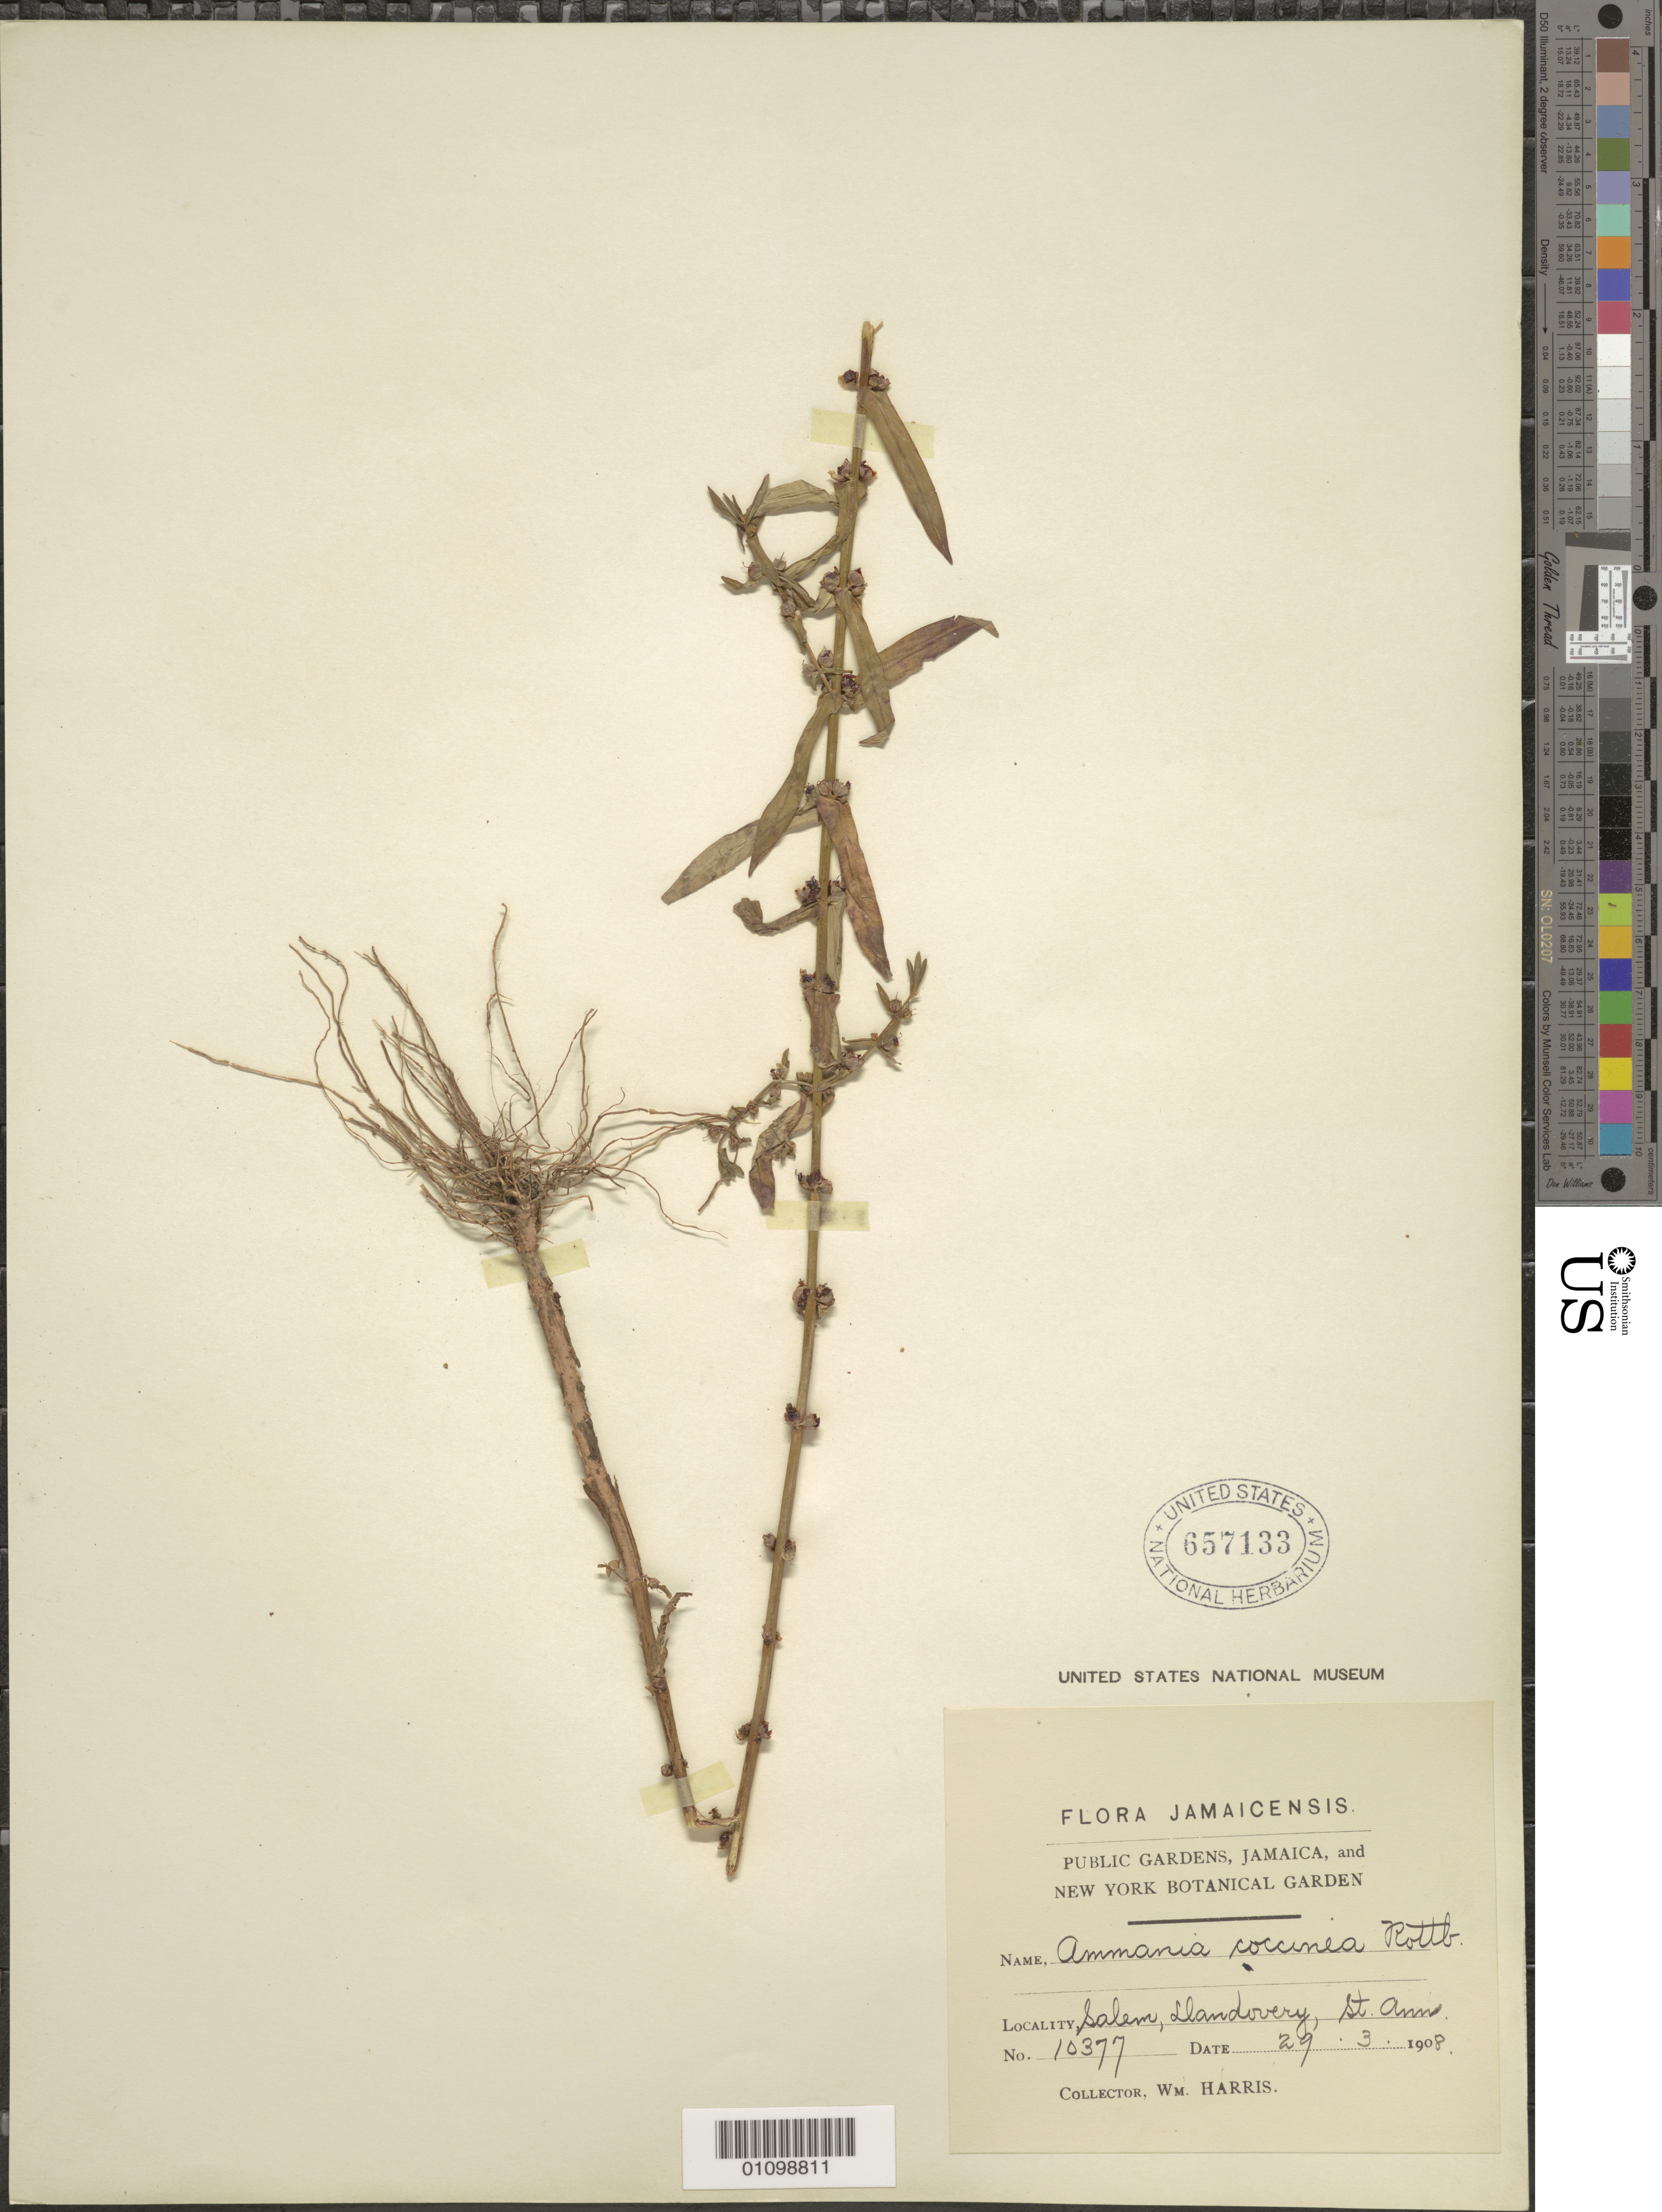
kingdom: Plantae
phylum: Tracheophyta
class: Magnoliopsida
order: Myrtales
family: Lythraceae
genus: Ammannia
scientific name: Ammannia coccinea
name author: Rottb.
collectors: W. Harris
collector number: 10377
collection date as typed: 29 Mar 1908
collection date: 1908-03-29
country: Jamaica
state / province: Saint Ann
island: Jamaica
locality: Salem, Llandovery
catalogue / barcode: US 657133